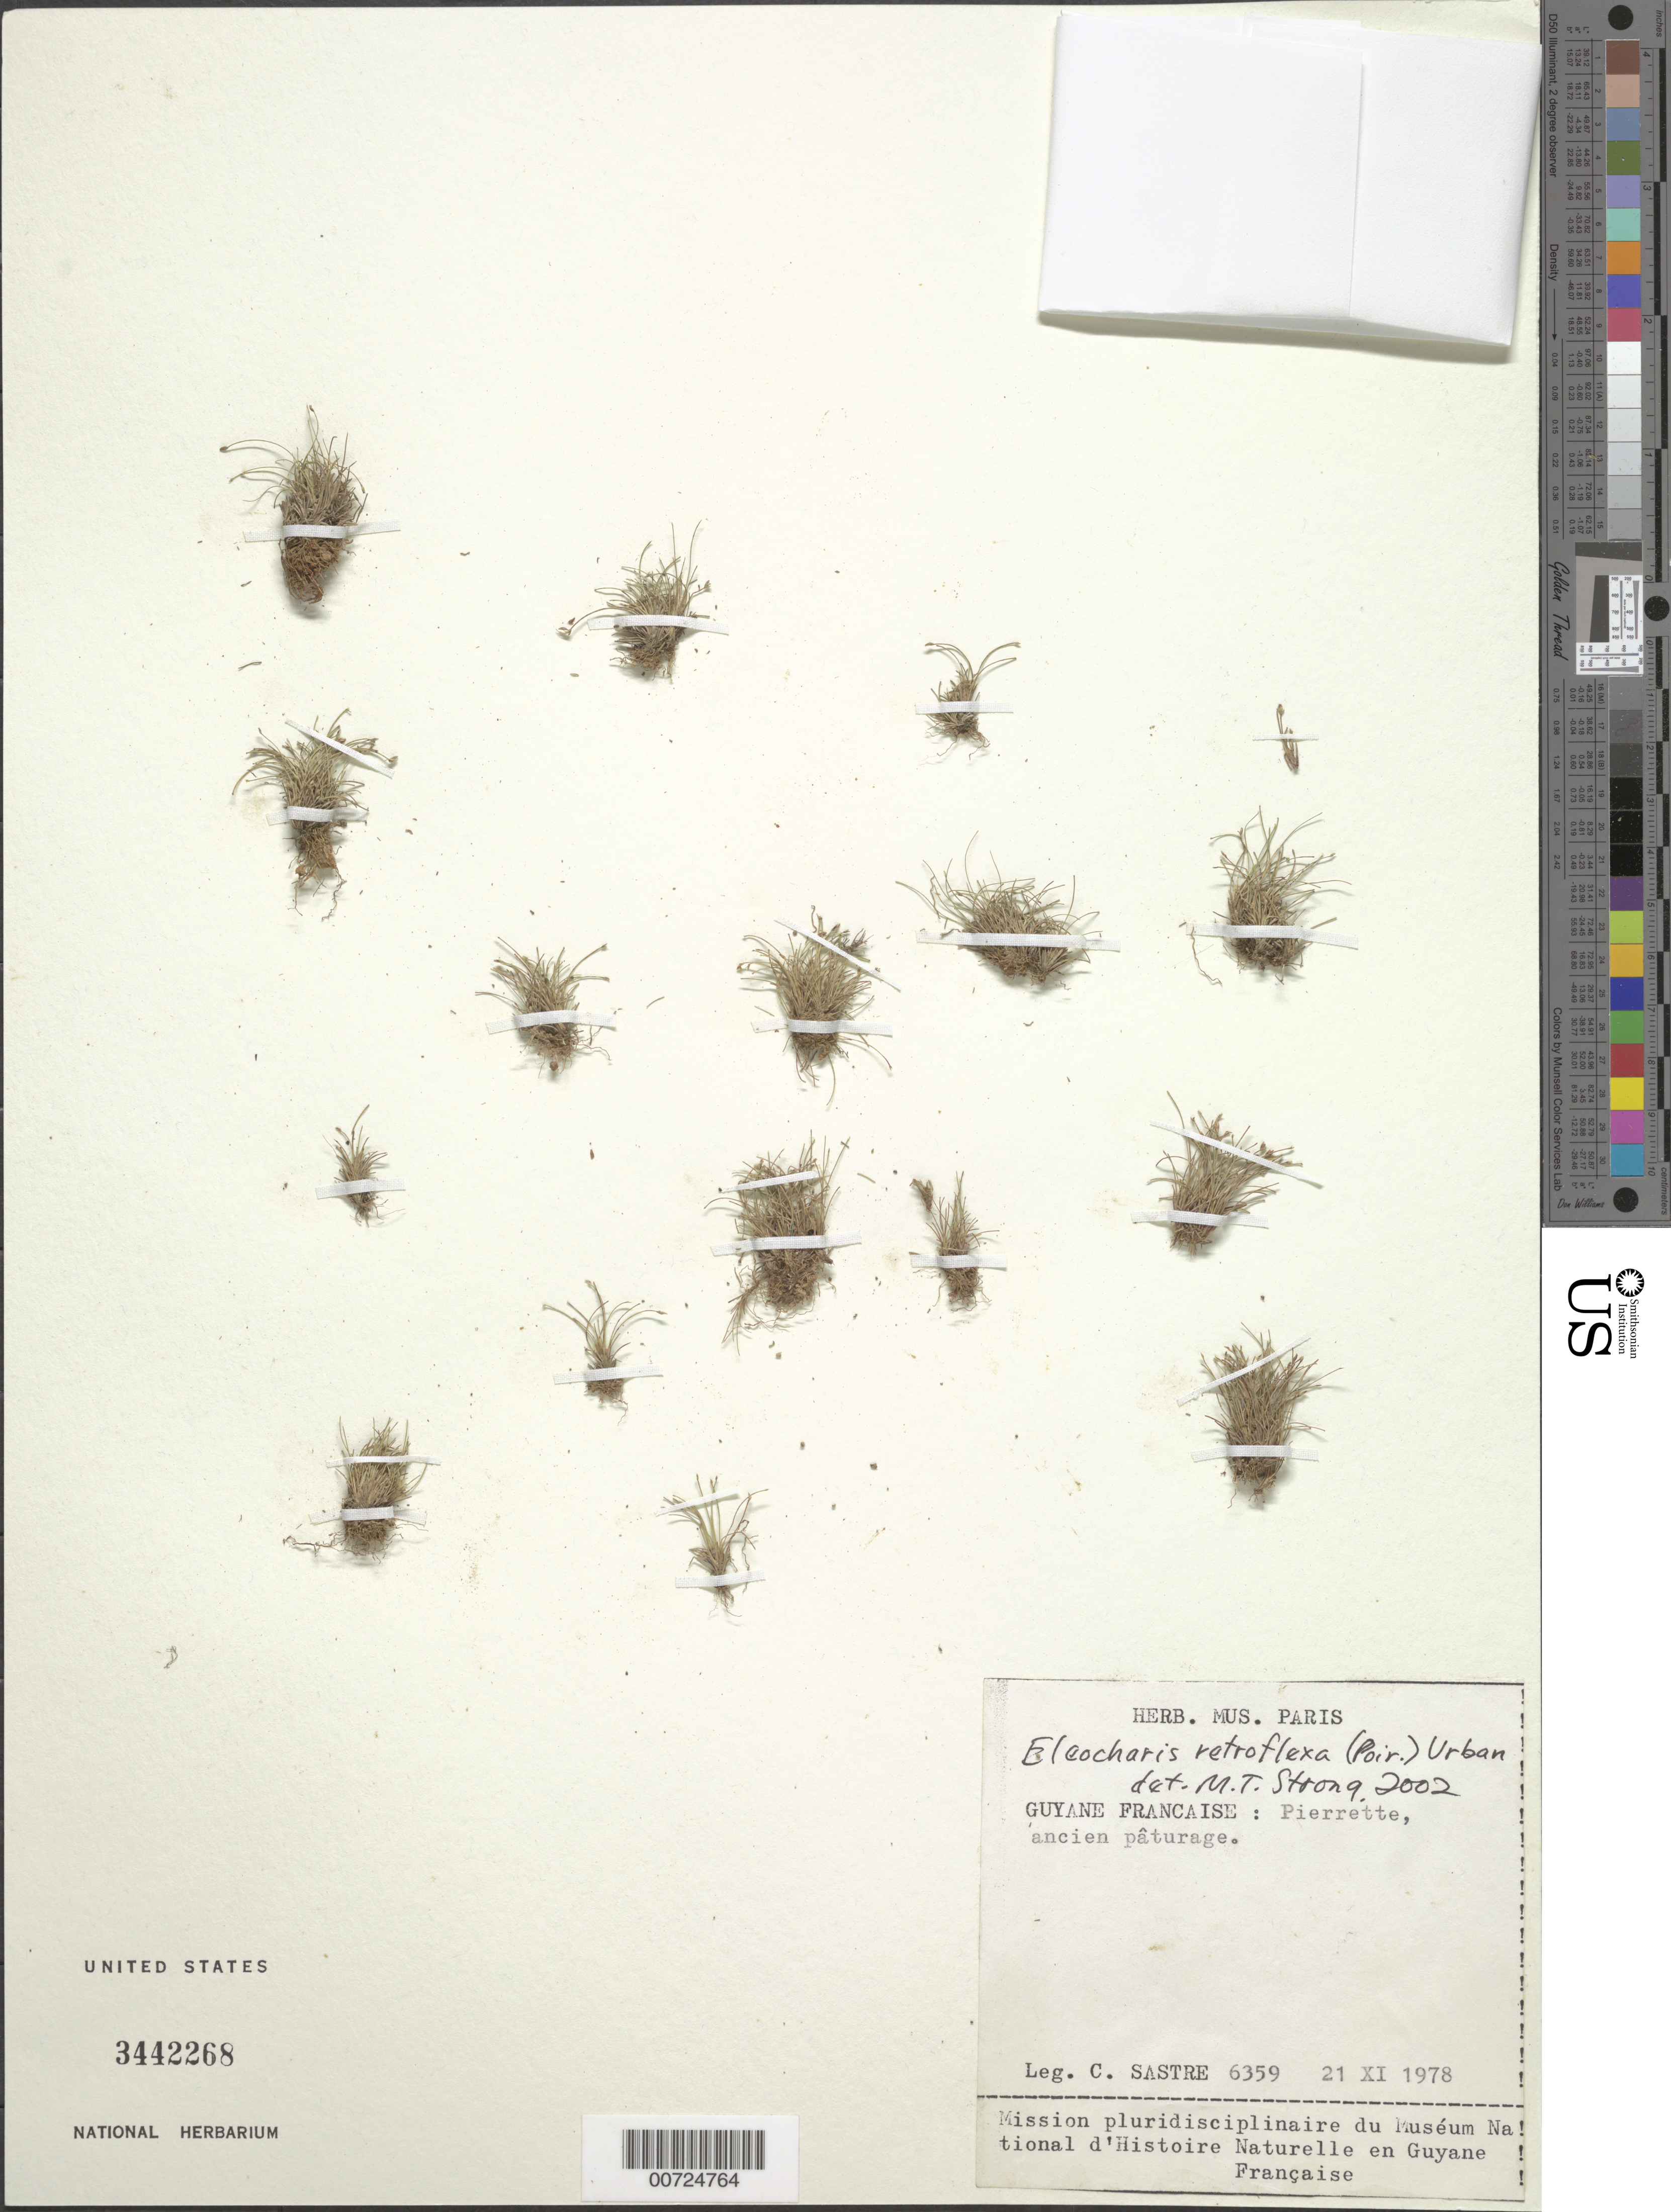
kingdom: Plantae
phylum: Tracheophyta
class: Liliopsida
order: Poales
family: Cyperaceae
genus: Eleocharis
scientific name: Eleocharis retroflexa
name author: (Poir.) Urb.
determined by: Strong, M. T., (US), Smithsonian Institution - National Museum of Natural History (UNITED STATES)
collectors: C. H. L. Sastre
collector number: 6359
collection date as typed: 21-Nov-78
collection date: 1978-11-21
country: French Guiana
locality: Approuague R., Pierrette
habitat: Old pasture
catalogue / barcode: US 3442268